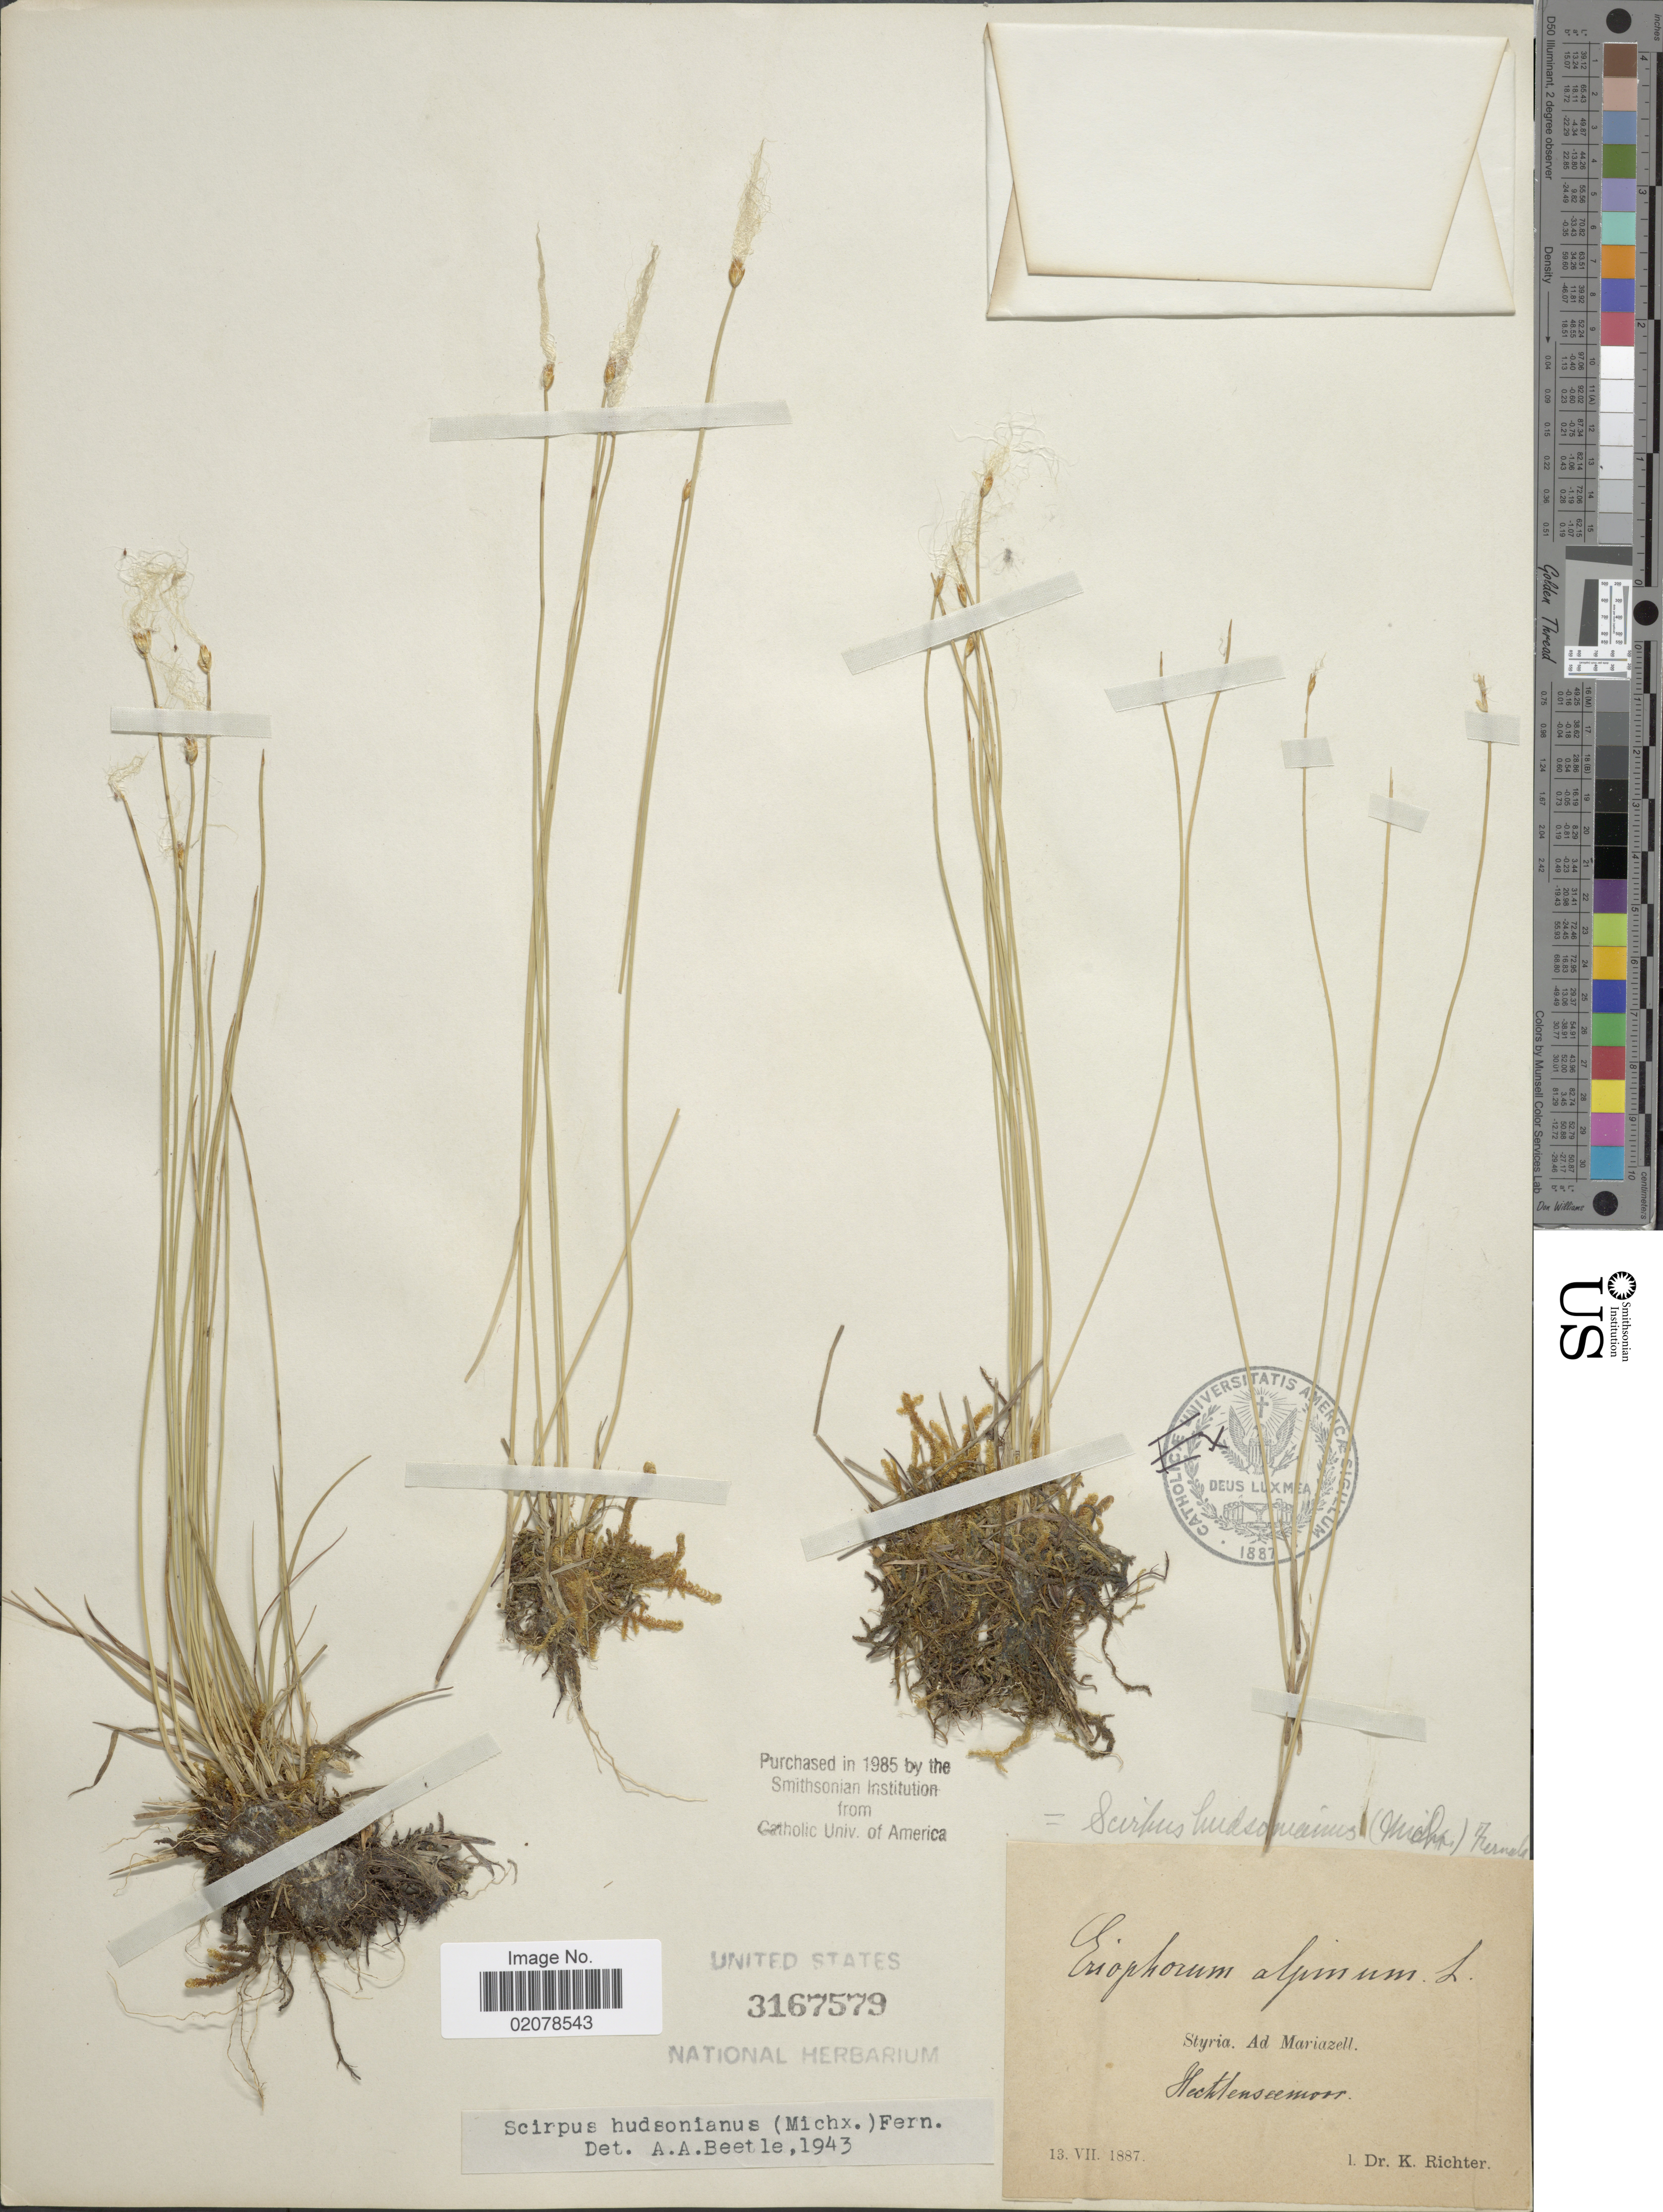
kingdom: Plantae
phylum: Tracheophyta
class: Liliopsida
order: Poales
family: Cyperaceae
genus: Trichophorum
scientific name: Trichophorum alpinum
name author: (L.) Pers.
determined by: Strong, M. T., (US), Smithsonian Institution - National Museum of Natural History (UNITED STATES)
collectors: K. Richter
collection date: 1887-07-13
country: Austria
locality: Styria ad. Mariazell, Hechtlenseemoss [interpreted]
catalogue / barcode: US 3167579